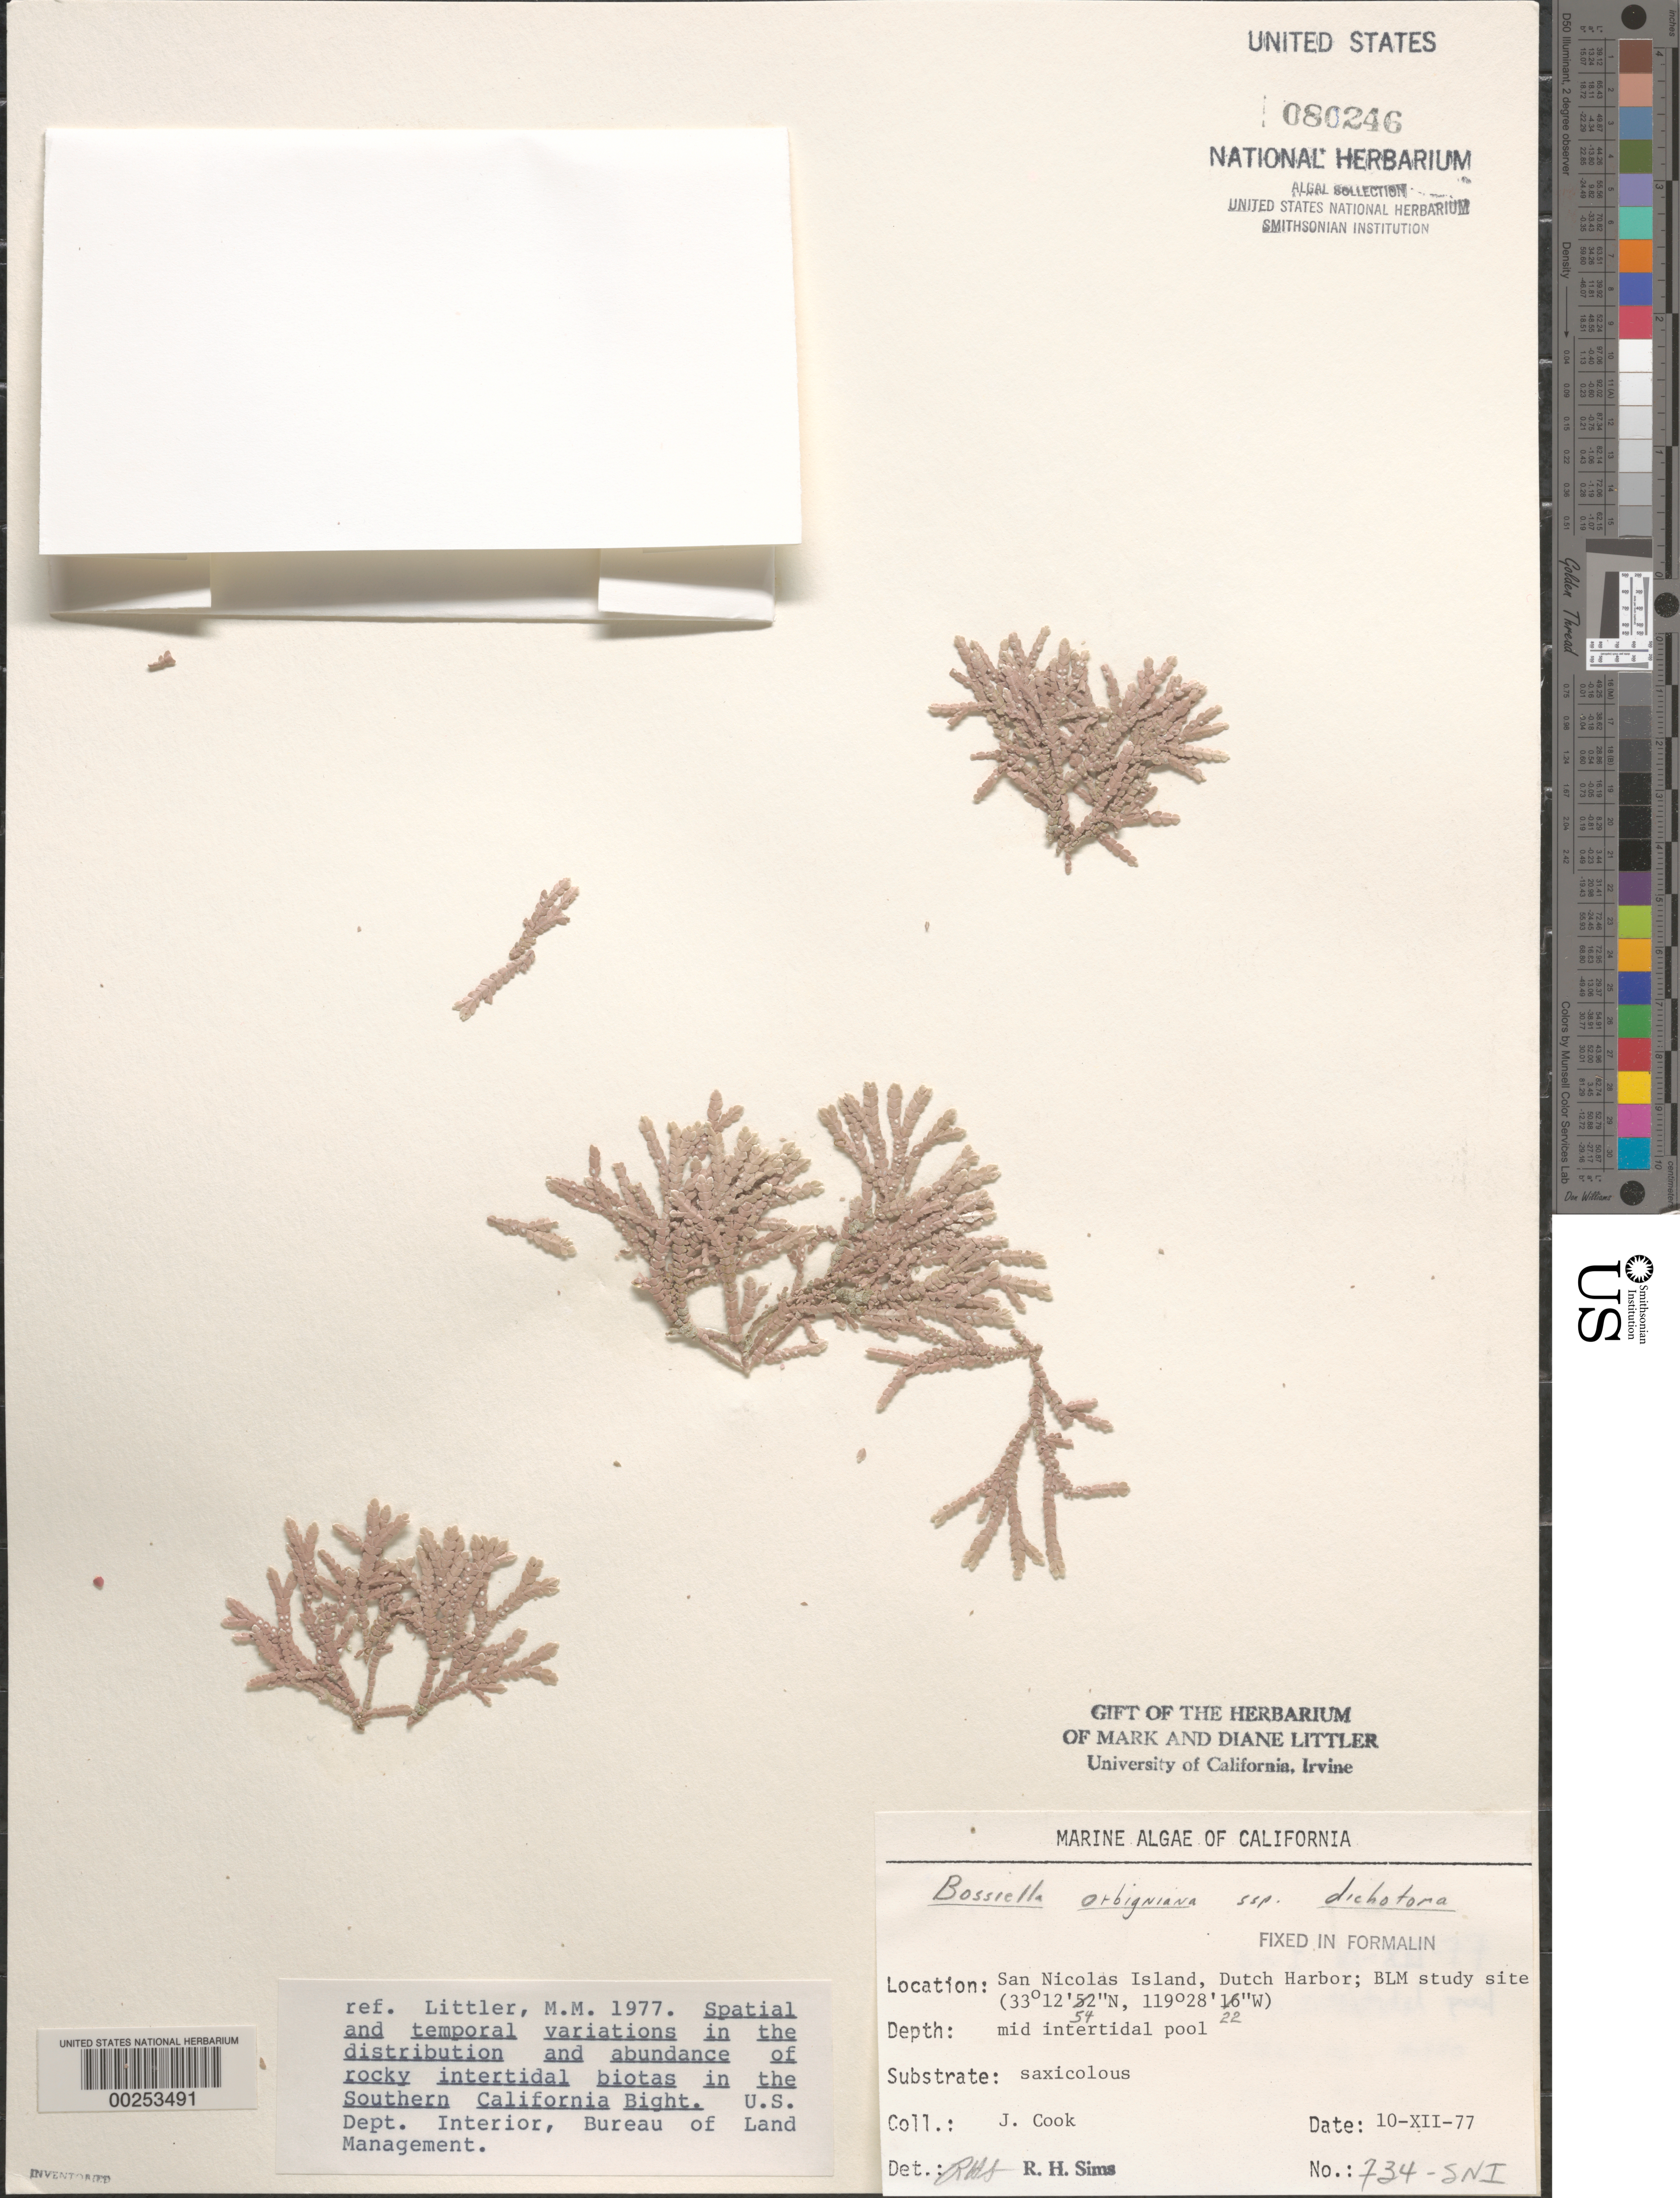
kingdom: Plantae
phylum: Rhodophyta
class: Florideophyceae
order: Corallinales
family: Corallinaceae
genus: Bossiella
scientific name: Bossiella orbigniana subsp. dichotoma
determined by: Sims, Robert H.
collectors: J. Cook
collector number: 734-sni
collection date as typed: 10 Dec 1977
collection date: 1977-12-10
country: United States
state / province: California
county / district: Ventura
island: San Nicolas Island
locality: Dutch Harbor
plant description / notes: BLM-SOCALBIGHT Rocky Intertidal Survey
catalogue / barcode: US 80246